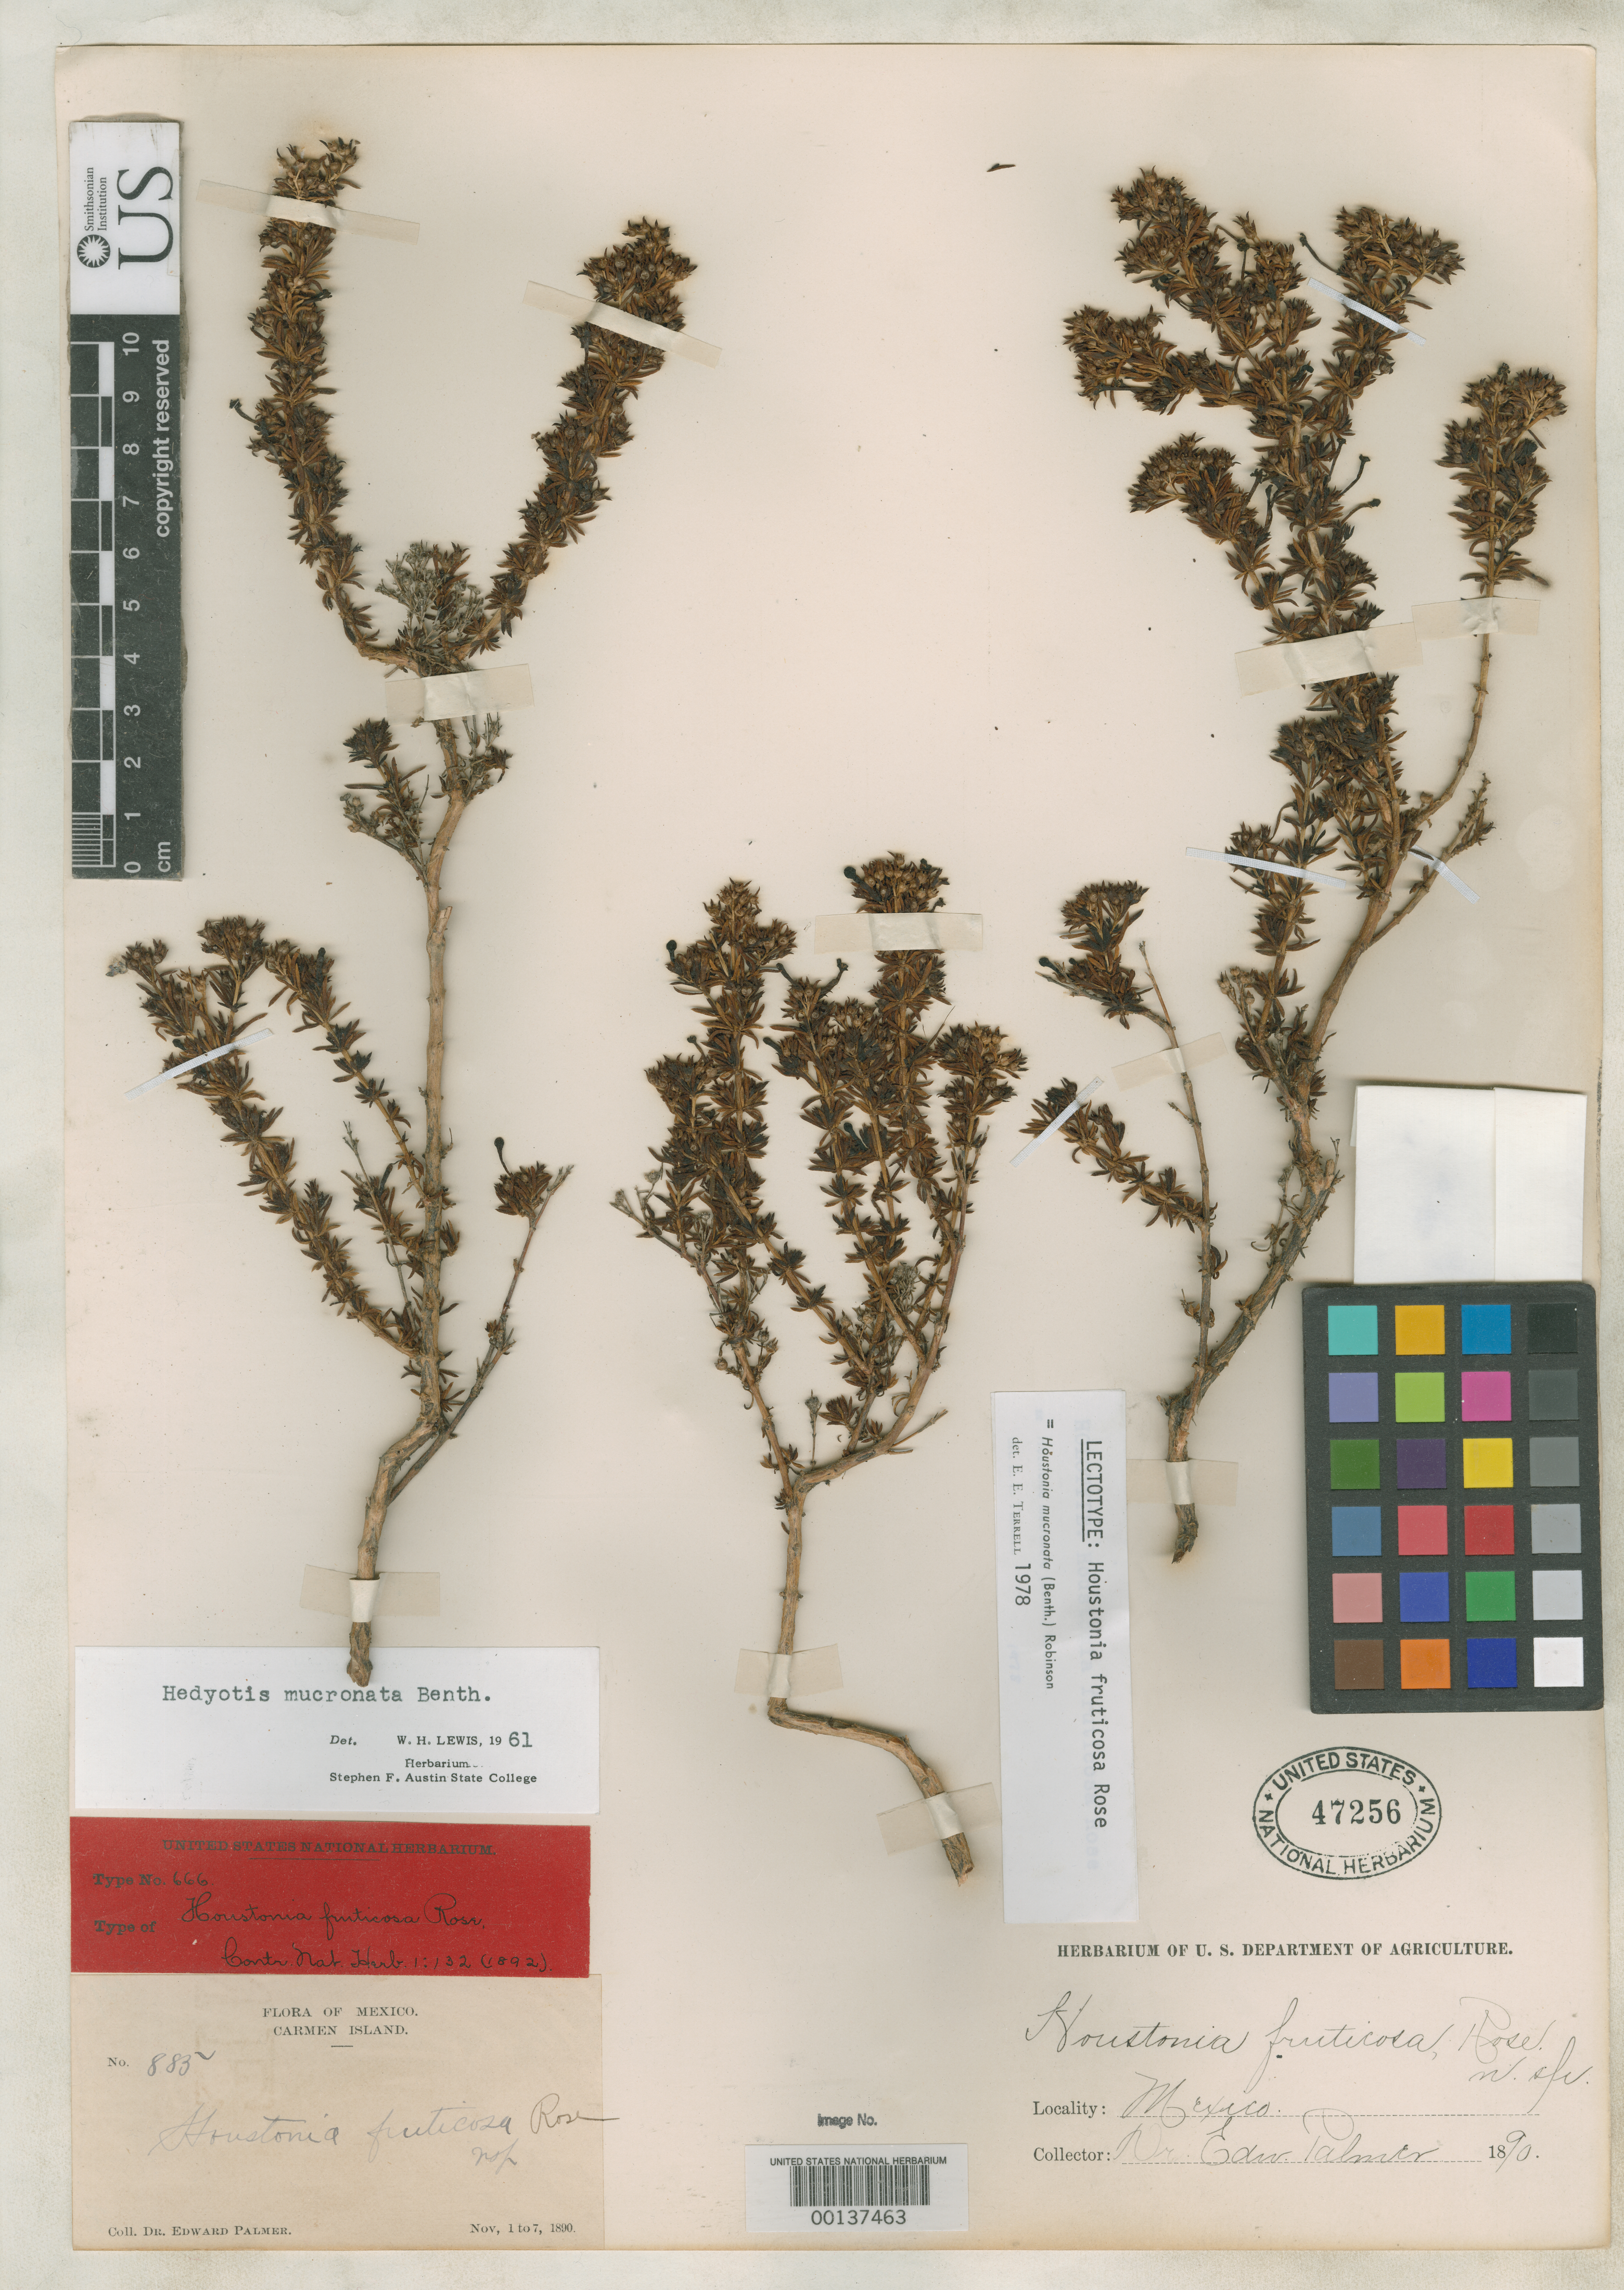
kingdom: Plantae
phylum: Tracheophyta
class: Magnoliopsida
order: Gentianales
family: Rubiaceae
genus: Houstonia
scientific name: Houstonia fruticosa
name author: Rose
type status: Lectotype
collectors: E. Palmer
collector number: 885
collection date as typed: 01 Nov 1890 to 07 Nov 1890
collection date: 1890-11-01/1890-11-07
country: Mexico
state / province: Baja California Sur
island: Carmen Island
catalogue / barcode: US 47256